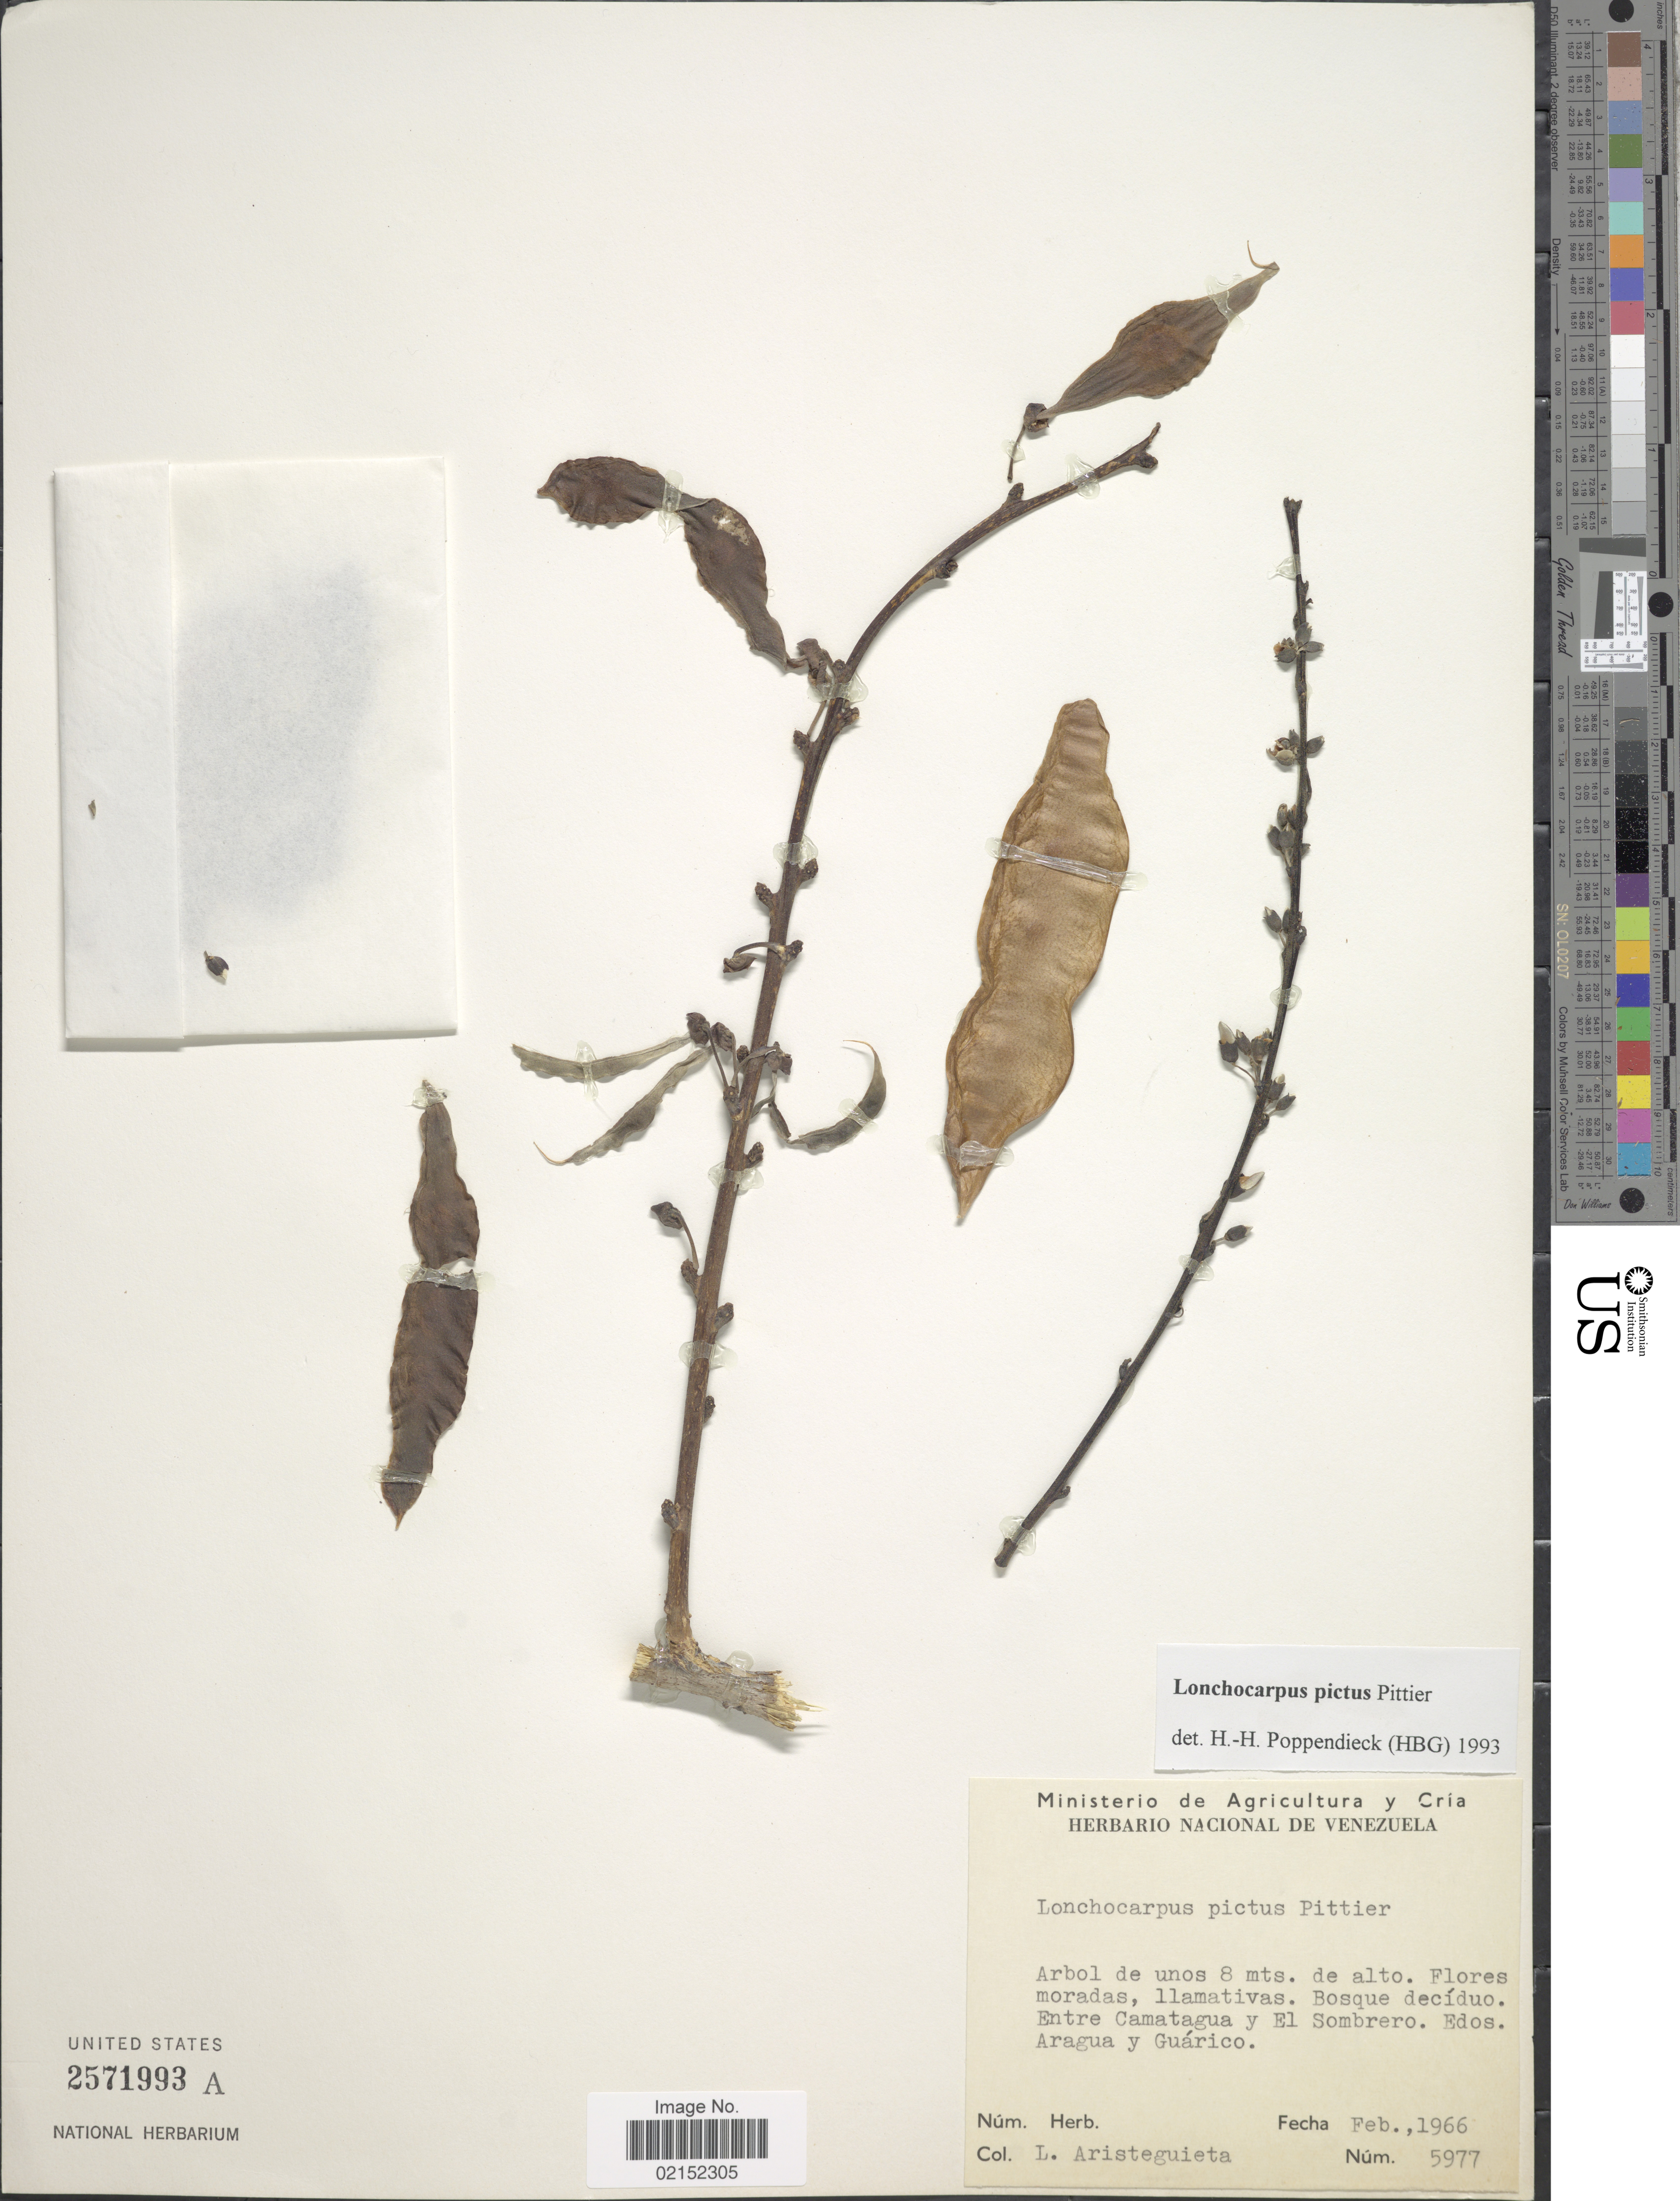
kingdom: Plantae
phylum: Tracheophyta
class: Magnoliopsida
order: Fabales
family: Fabaceae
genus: Lonchocarpus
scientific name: Lonchocarpus pictus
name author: Pittier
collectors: L. Aristeguieta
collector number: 5977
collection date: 1966-02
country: Venezuela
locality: Entre Camatagua y El Sombrero, Edos. Aragua y Guarico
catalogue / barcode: US 2571993A